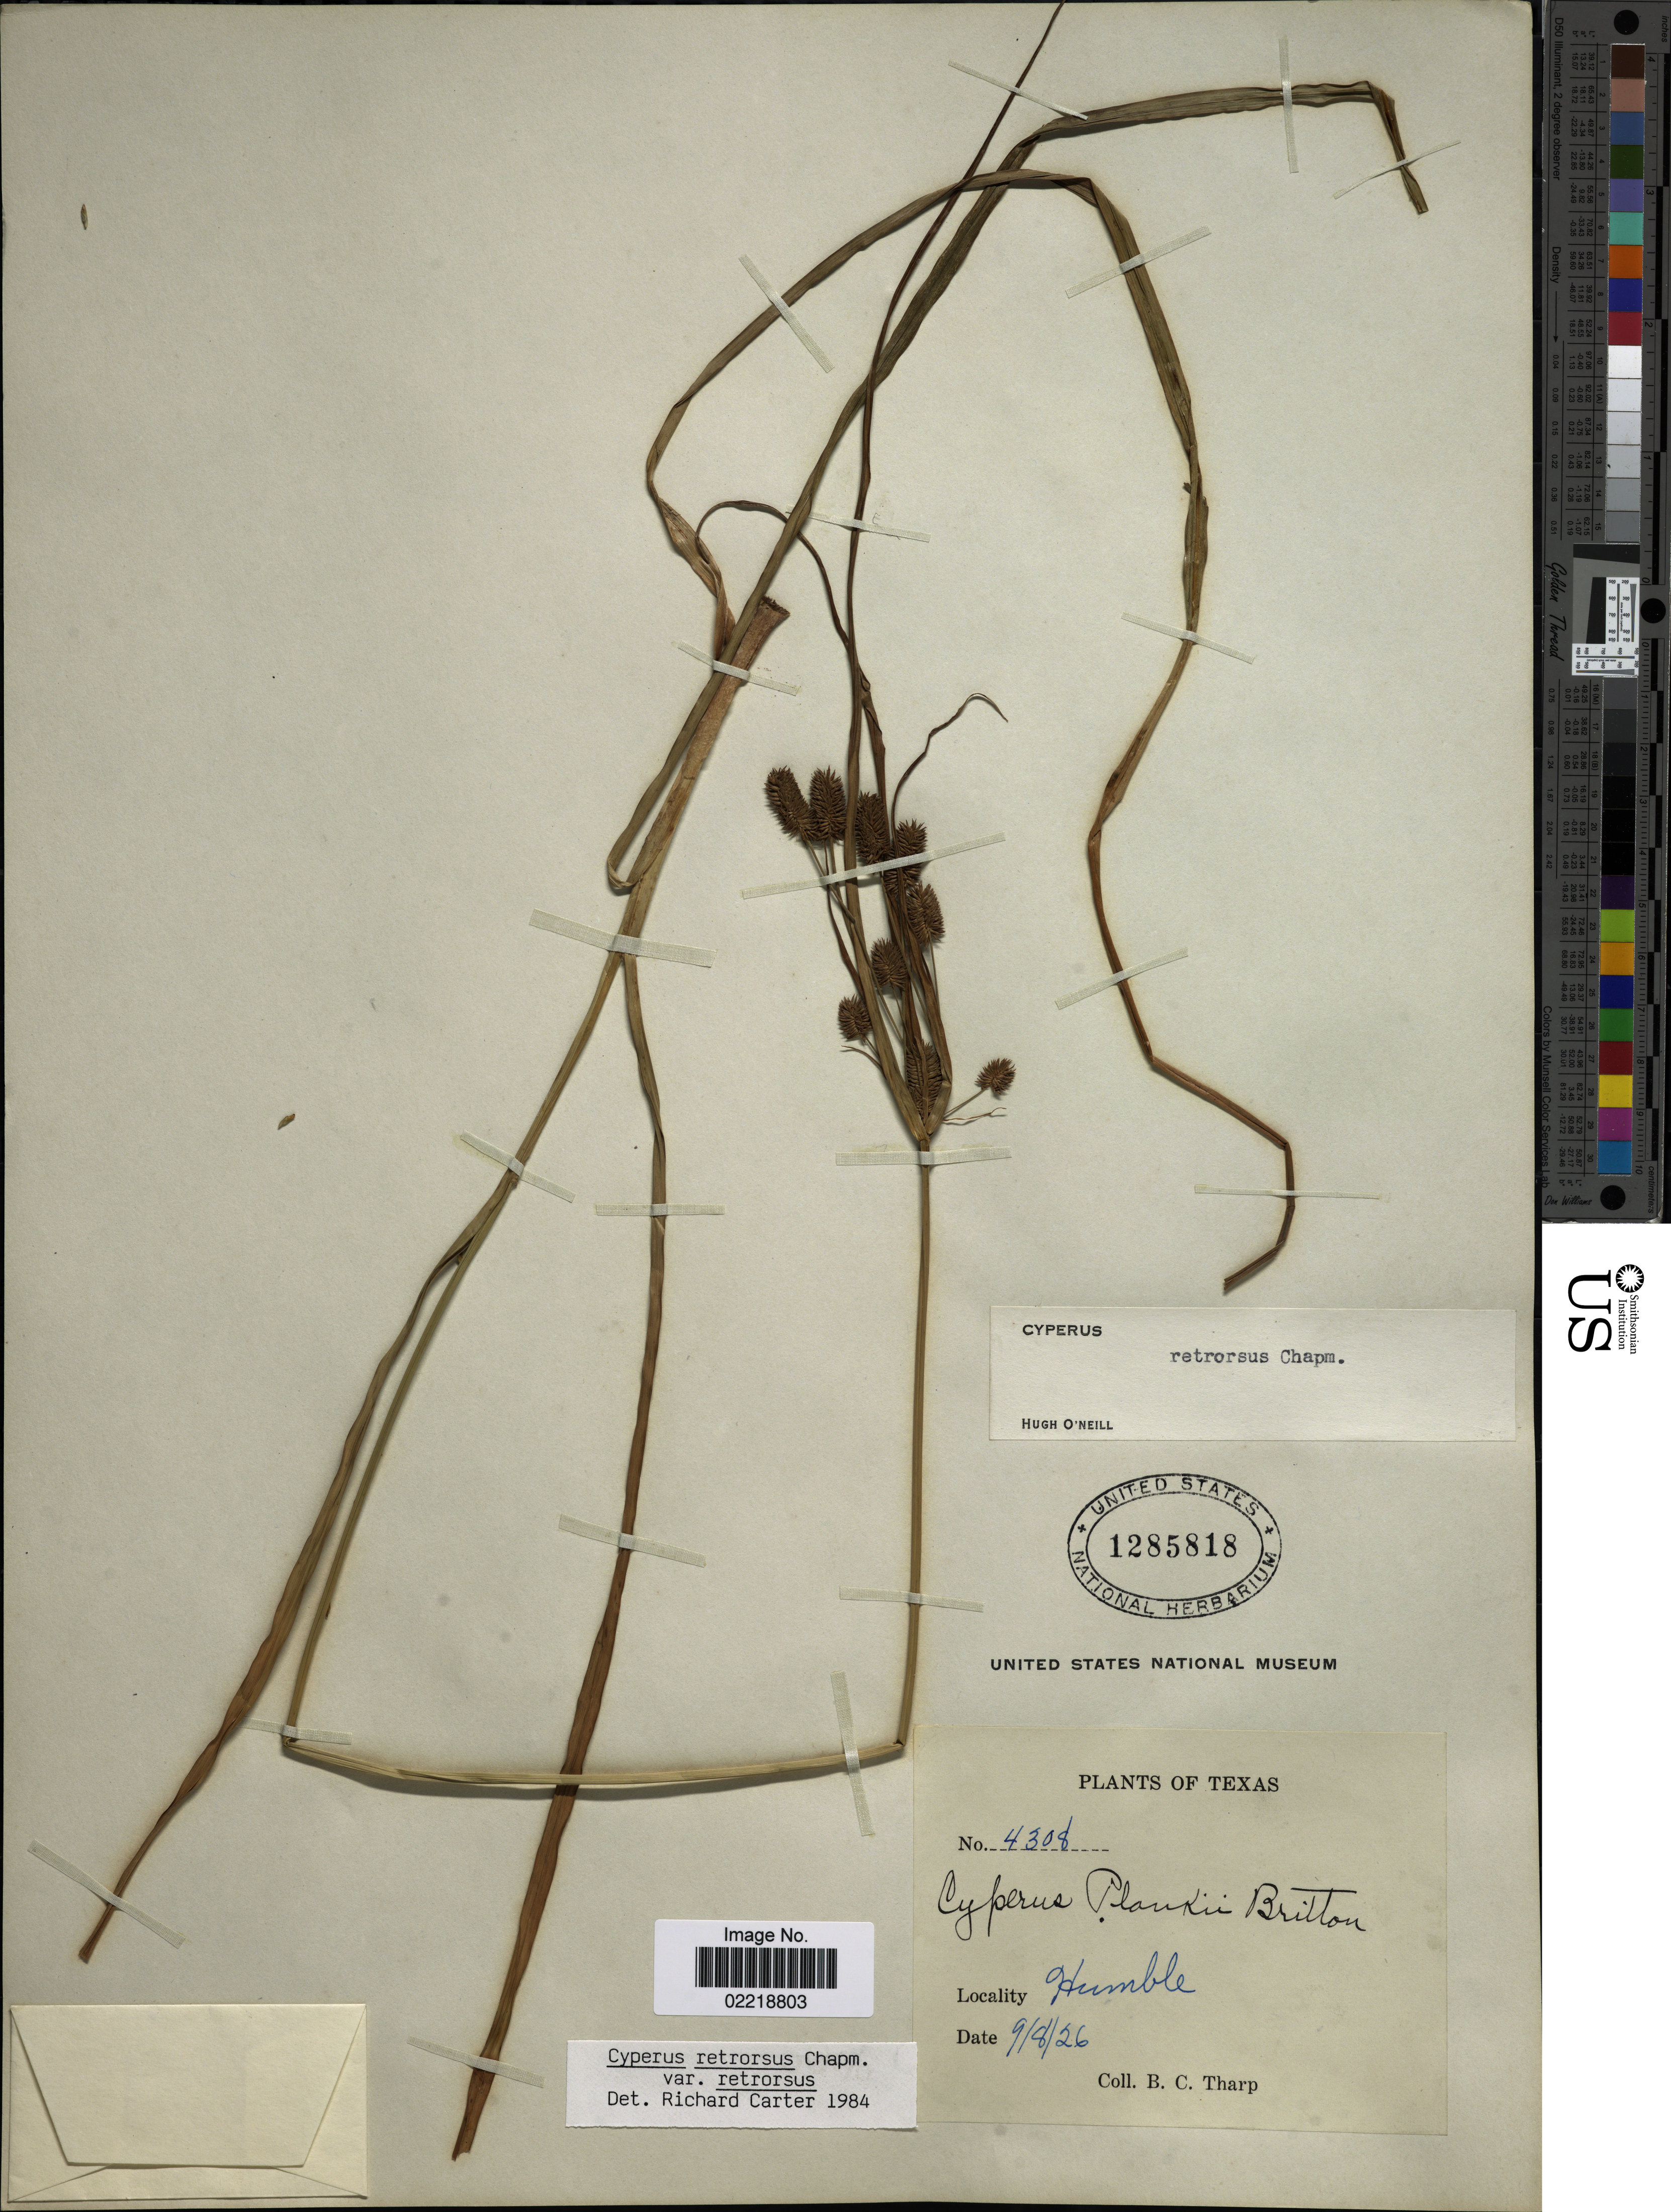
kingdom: Plantae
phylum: Tracheophyta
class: Liliopsida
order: Poales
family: Cyperaceae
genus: Cyperus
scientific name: Cyperus retrorsus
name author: Chapm.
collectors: B. C. Tharp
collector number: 4308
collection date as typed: Transcribed d/m/y: 8/9/26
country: United States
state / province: Texas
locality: Humble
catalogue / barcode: US 1285818